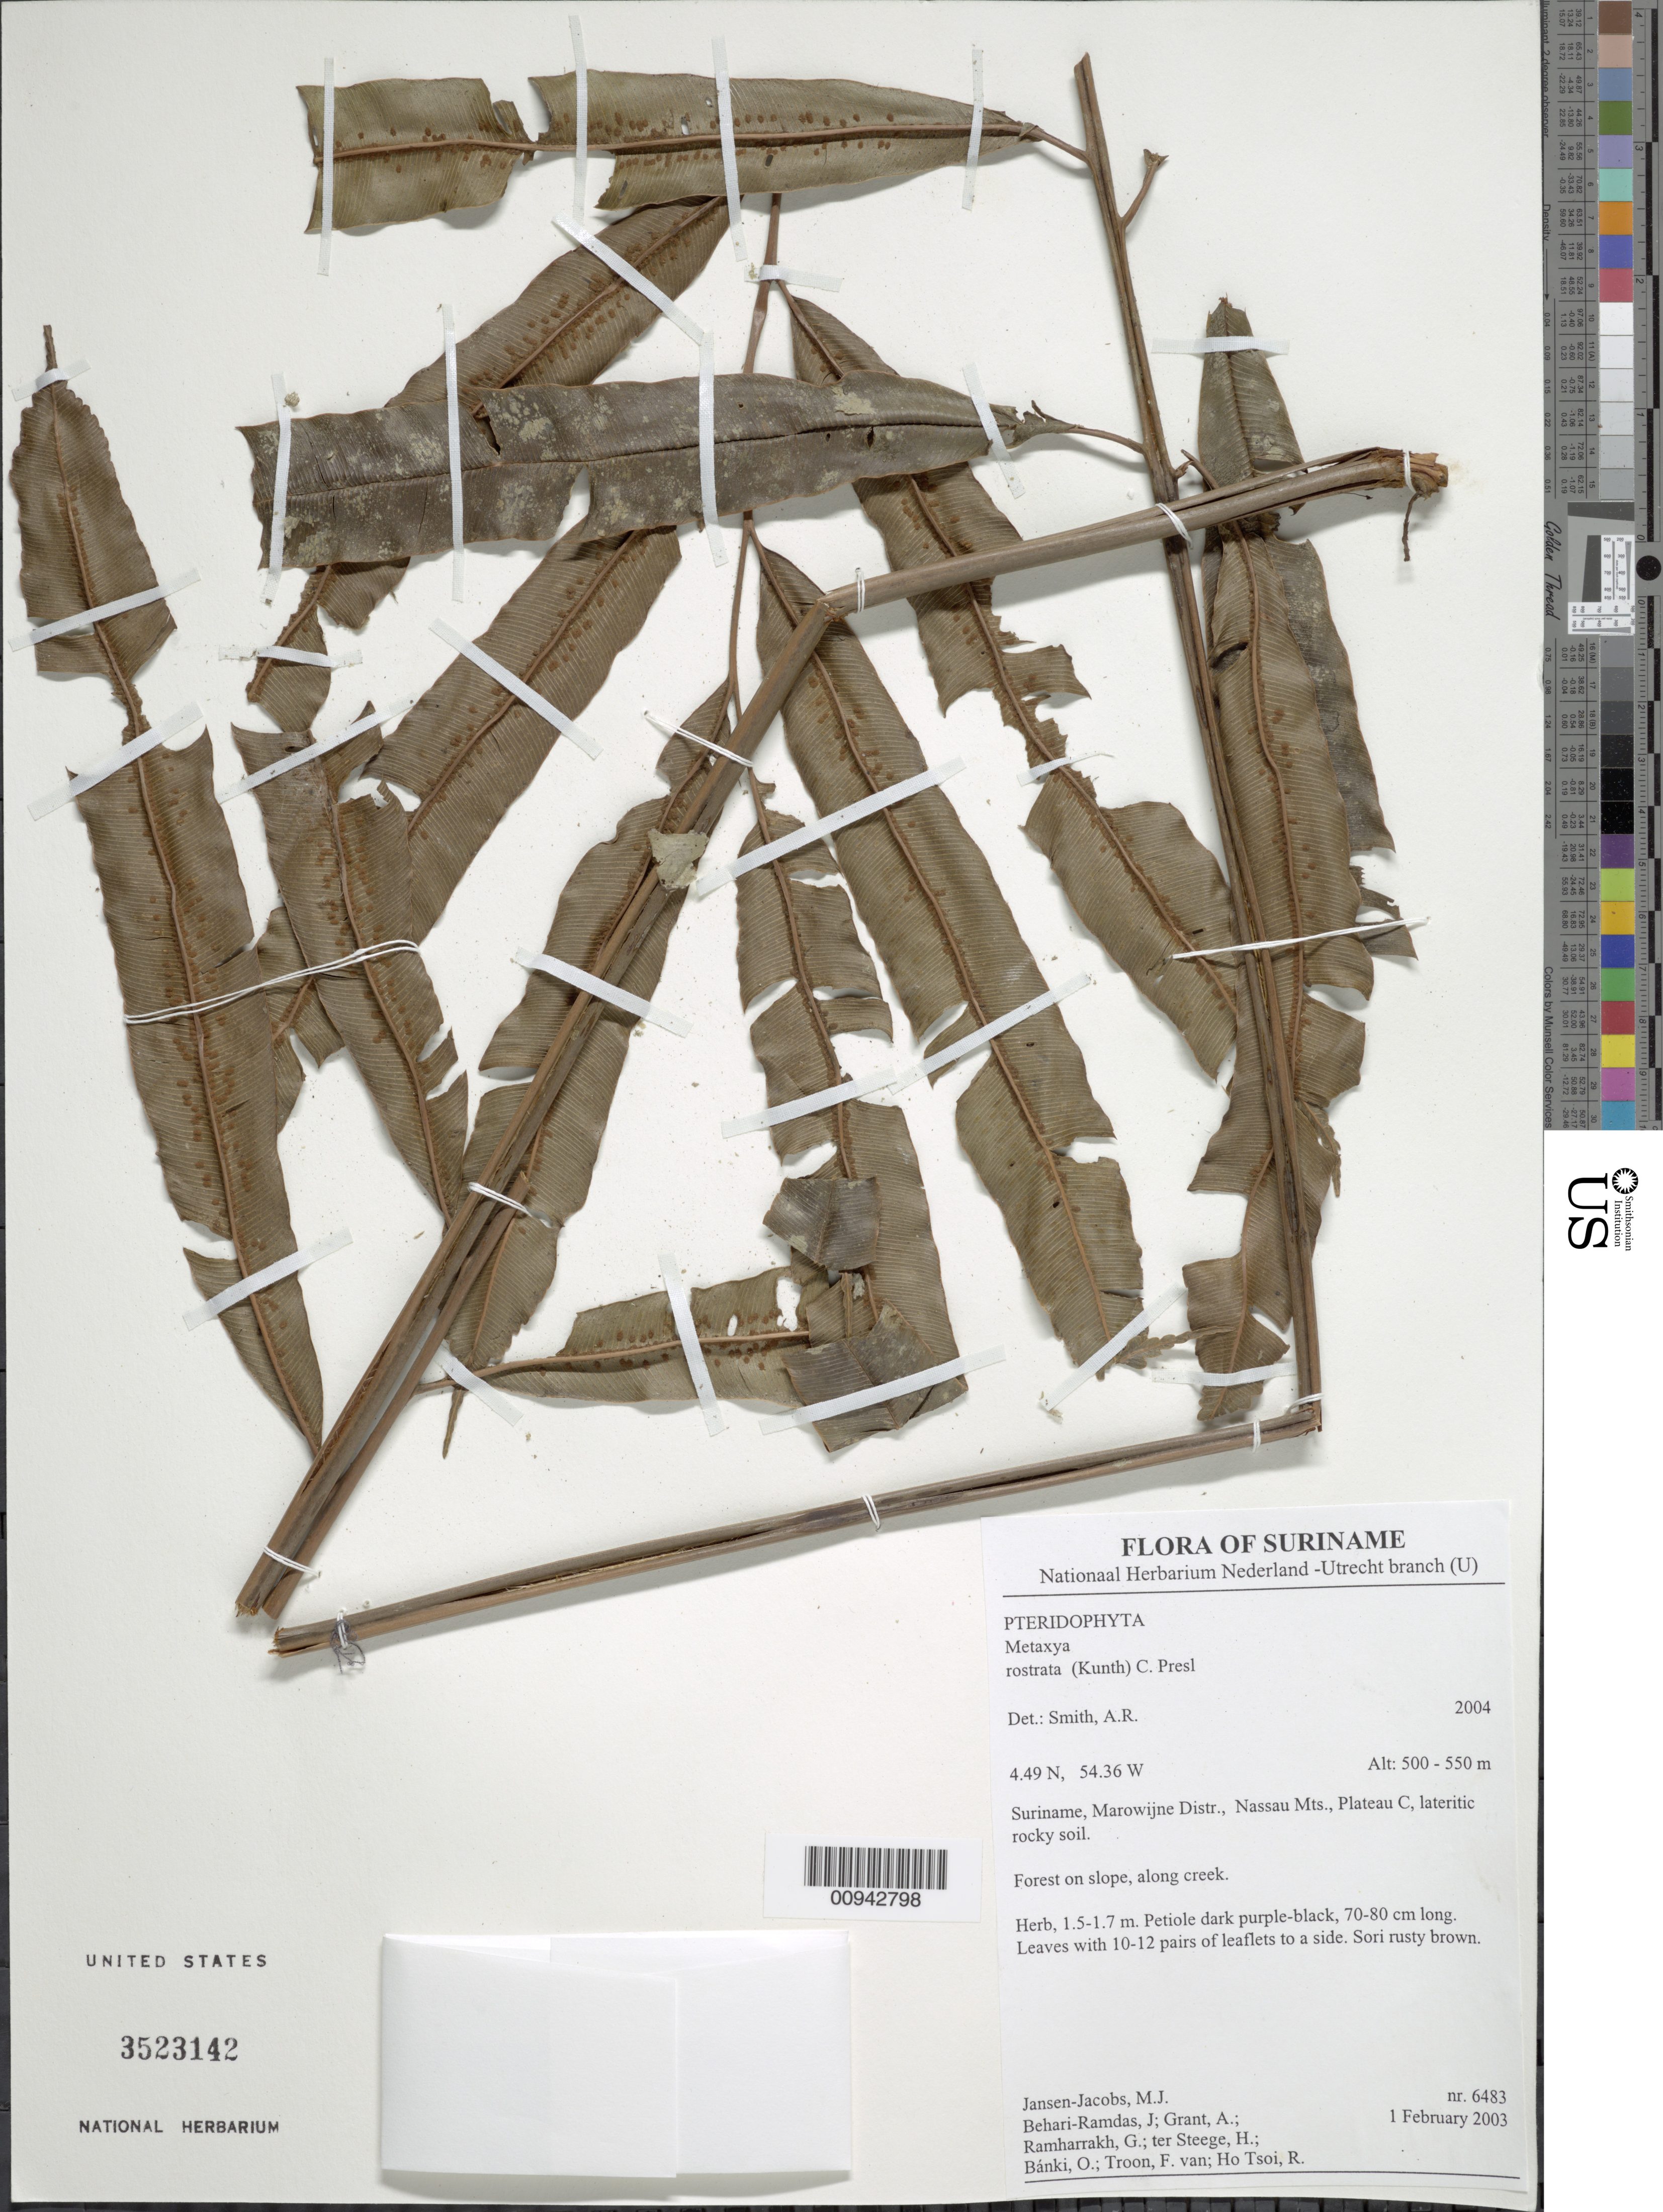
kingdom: Plantae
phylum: Tracheophyta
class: Polypodiopsida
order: Cyatheales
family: Metaxyaceae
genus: Metaxya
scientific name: Metaxya rostrata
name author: (Kunth) C. Presl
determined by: Smith, Alan R., (UC)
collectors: M. J. Jansen-Jacobs, J. Behari-Ramdas, A. Grant, G. Ramharrakh, H. ter Steege, O. Bánki, F. Van Troon & R. Ho Tsoi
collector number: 6483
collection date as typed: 1-Feb-03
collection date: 2003-02-01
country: Suriname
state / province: Marowijne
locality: Nassau Mts., Plateau C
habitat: Lateritic rocky soil. Forest on slope, along creek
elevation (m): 500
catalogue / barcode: US 3523142